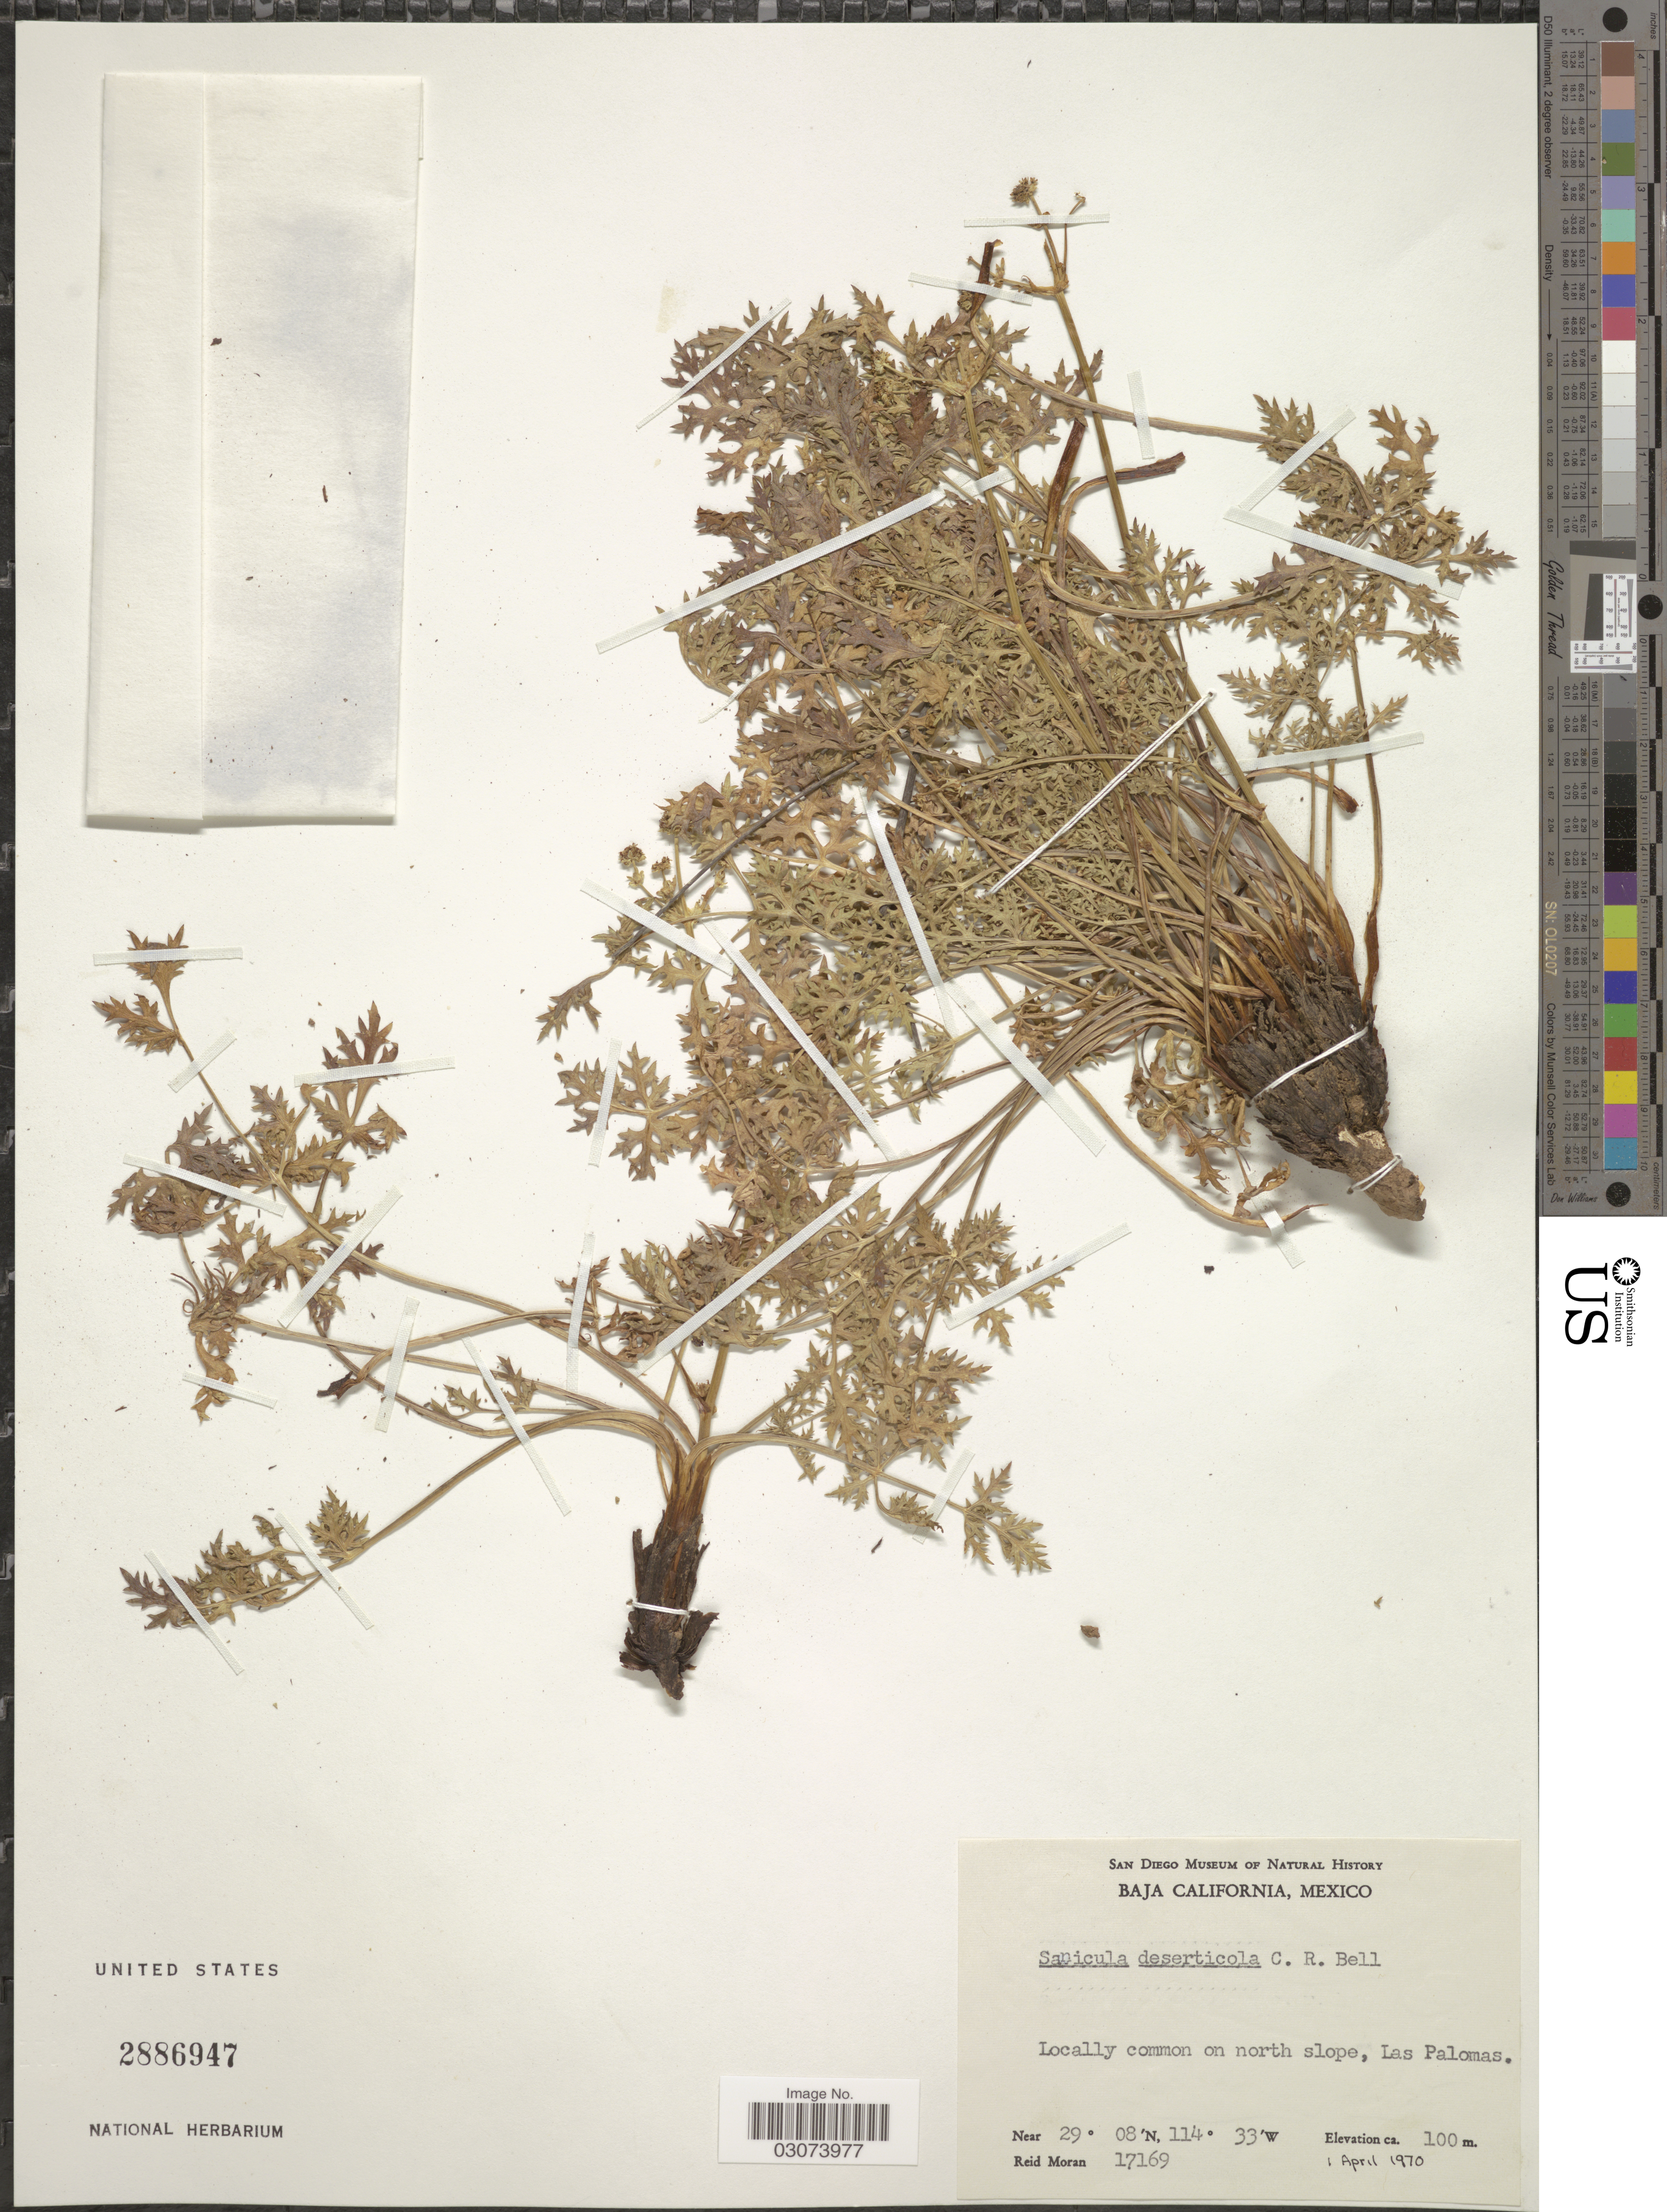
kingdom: Plantae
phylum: Tracheophyta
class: Magnoliopsida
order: Apiales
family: Apiaceae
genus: Sanicula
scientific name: Sanicula deserticola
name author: C.R. Bell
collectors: R. Moran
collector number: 17169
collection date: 1970-04-01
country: Mexico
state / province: Baja California Norte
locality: On north slope, Las Palomas.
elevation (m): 100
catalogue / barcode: US 2886947